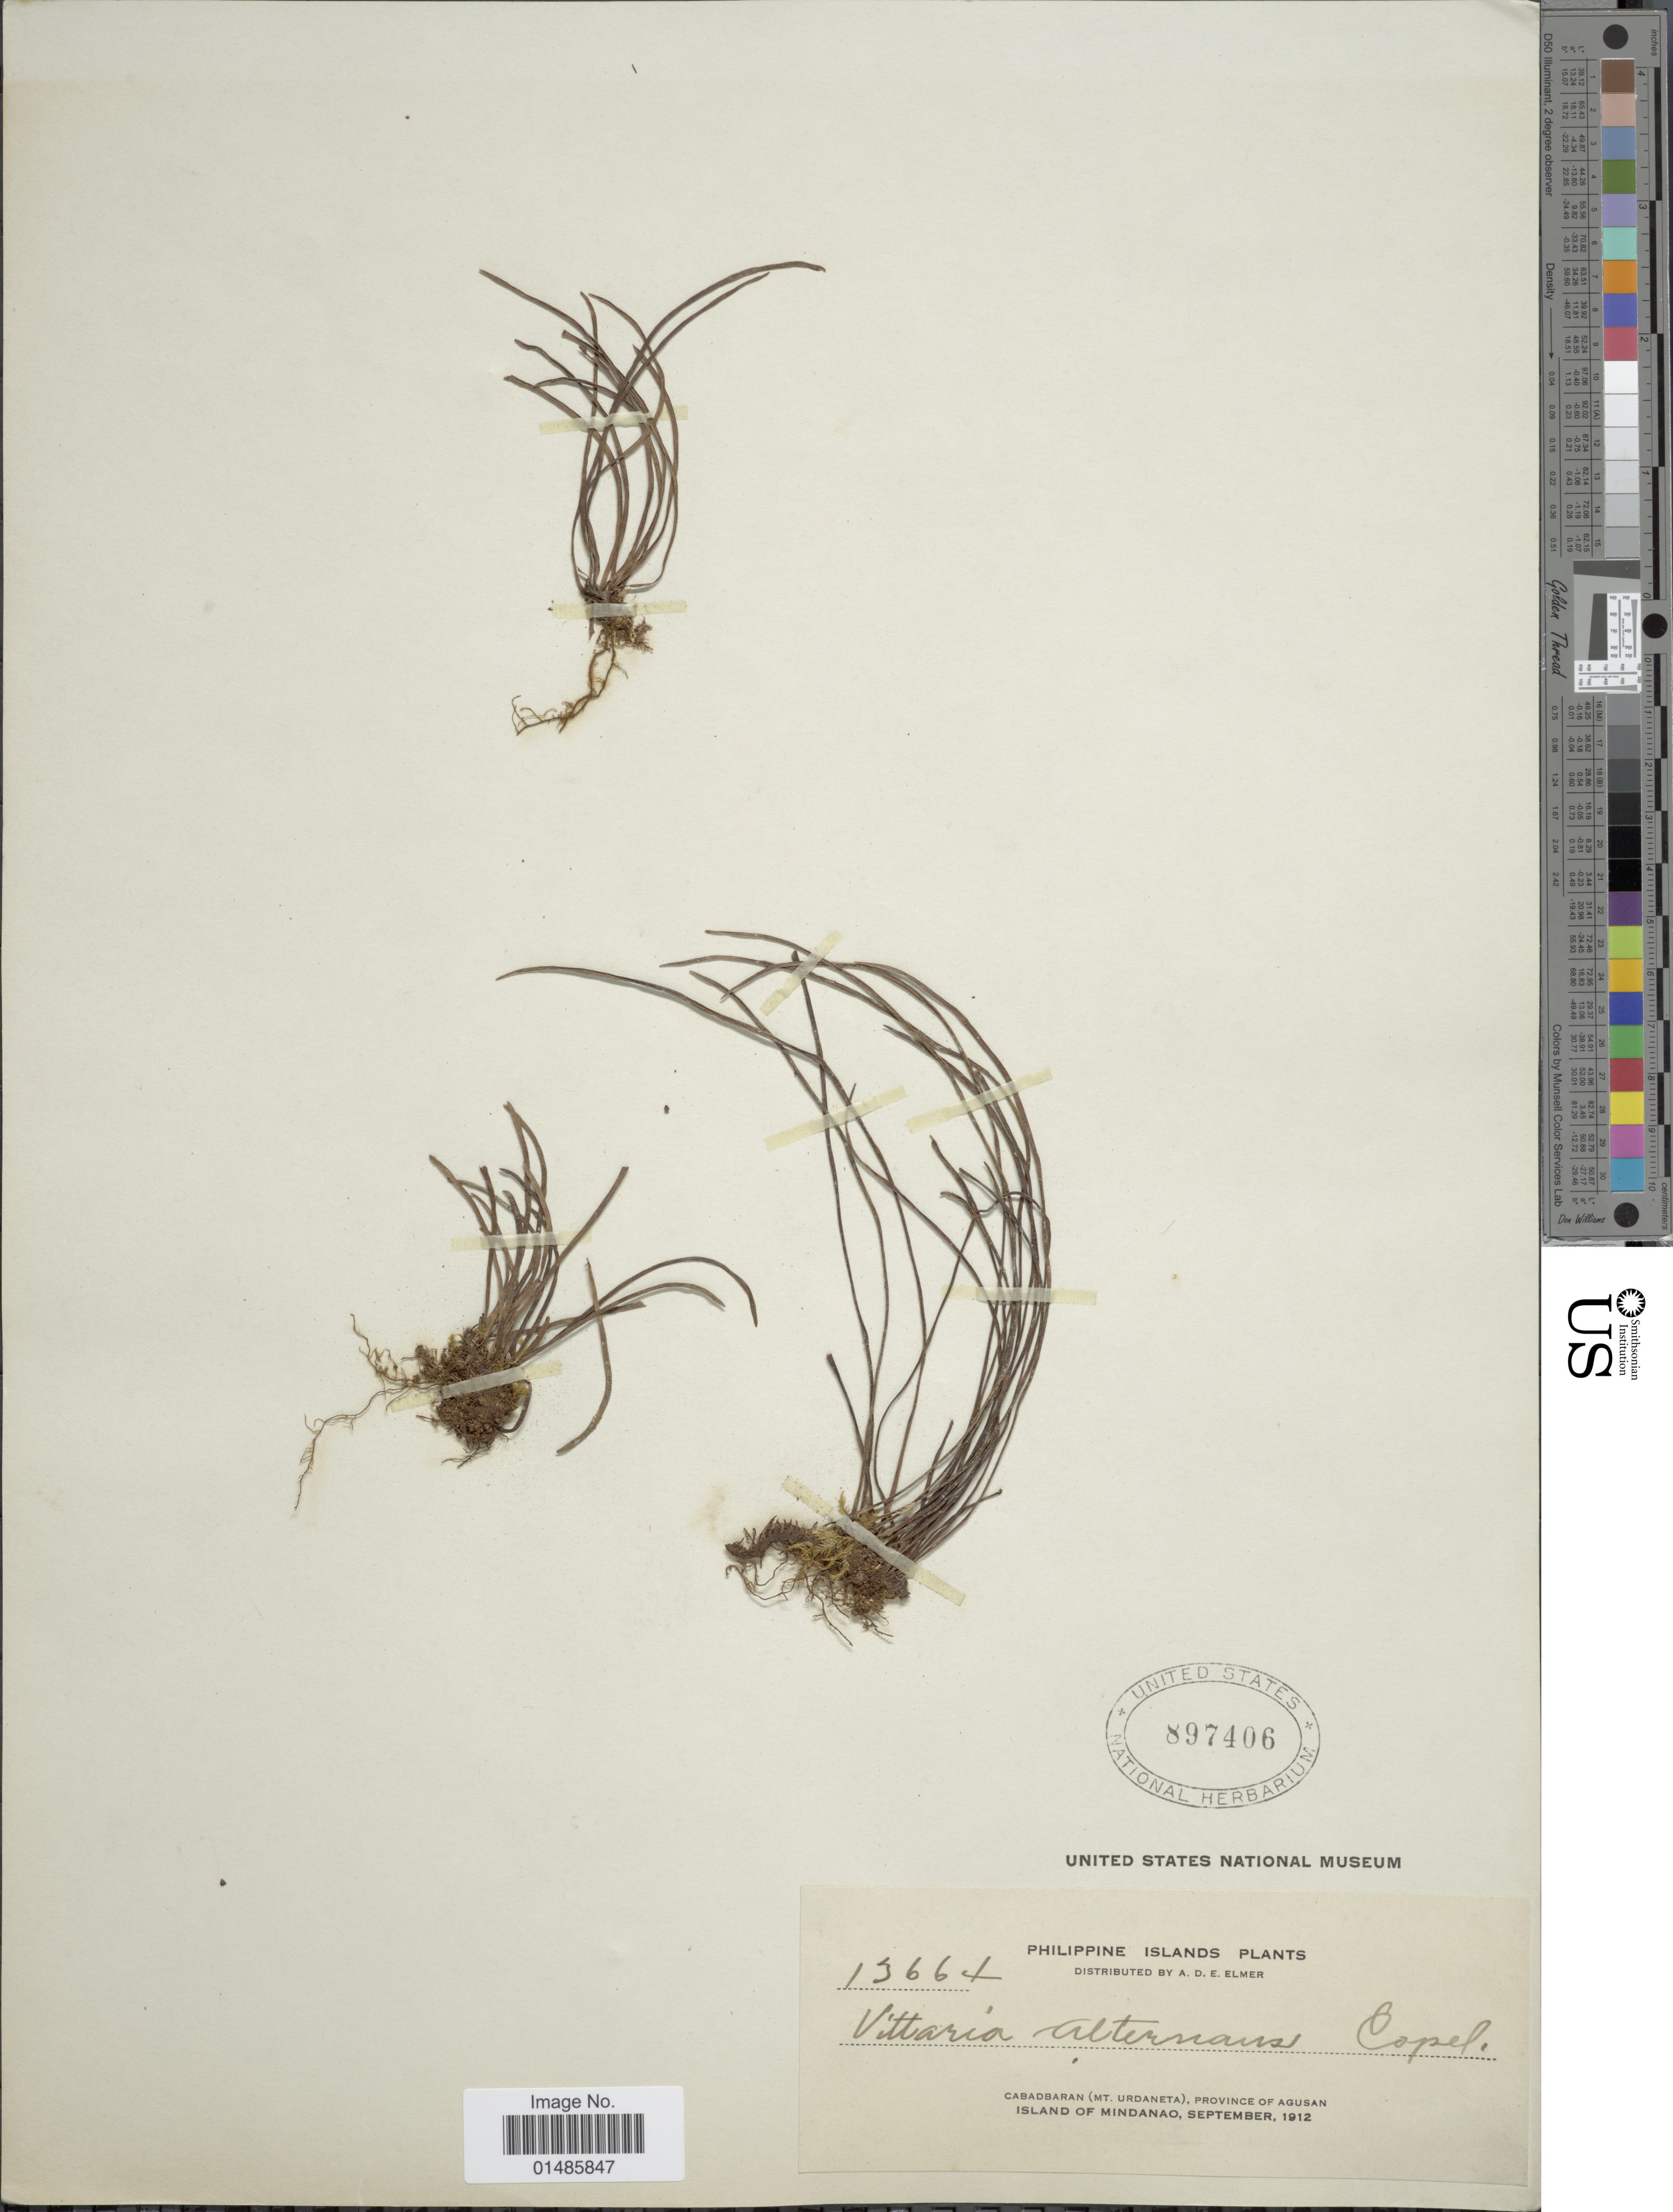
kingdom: Plantae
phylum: Tracheophyta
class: Polypodiopsida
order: Polypodiales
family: Pteridaceae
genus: Haplopteris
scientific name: Haplopteris alternans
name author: (Copel.) S. Linds. & W.C. Chen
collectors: A. D. E. Elmer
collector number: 13664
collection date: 1912-09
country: Philippines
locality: Cabadbaran (Mt. Urdaneta), Province of Agusan. Island of Mindanao.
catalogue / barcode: US 897406